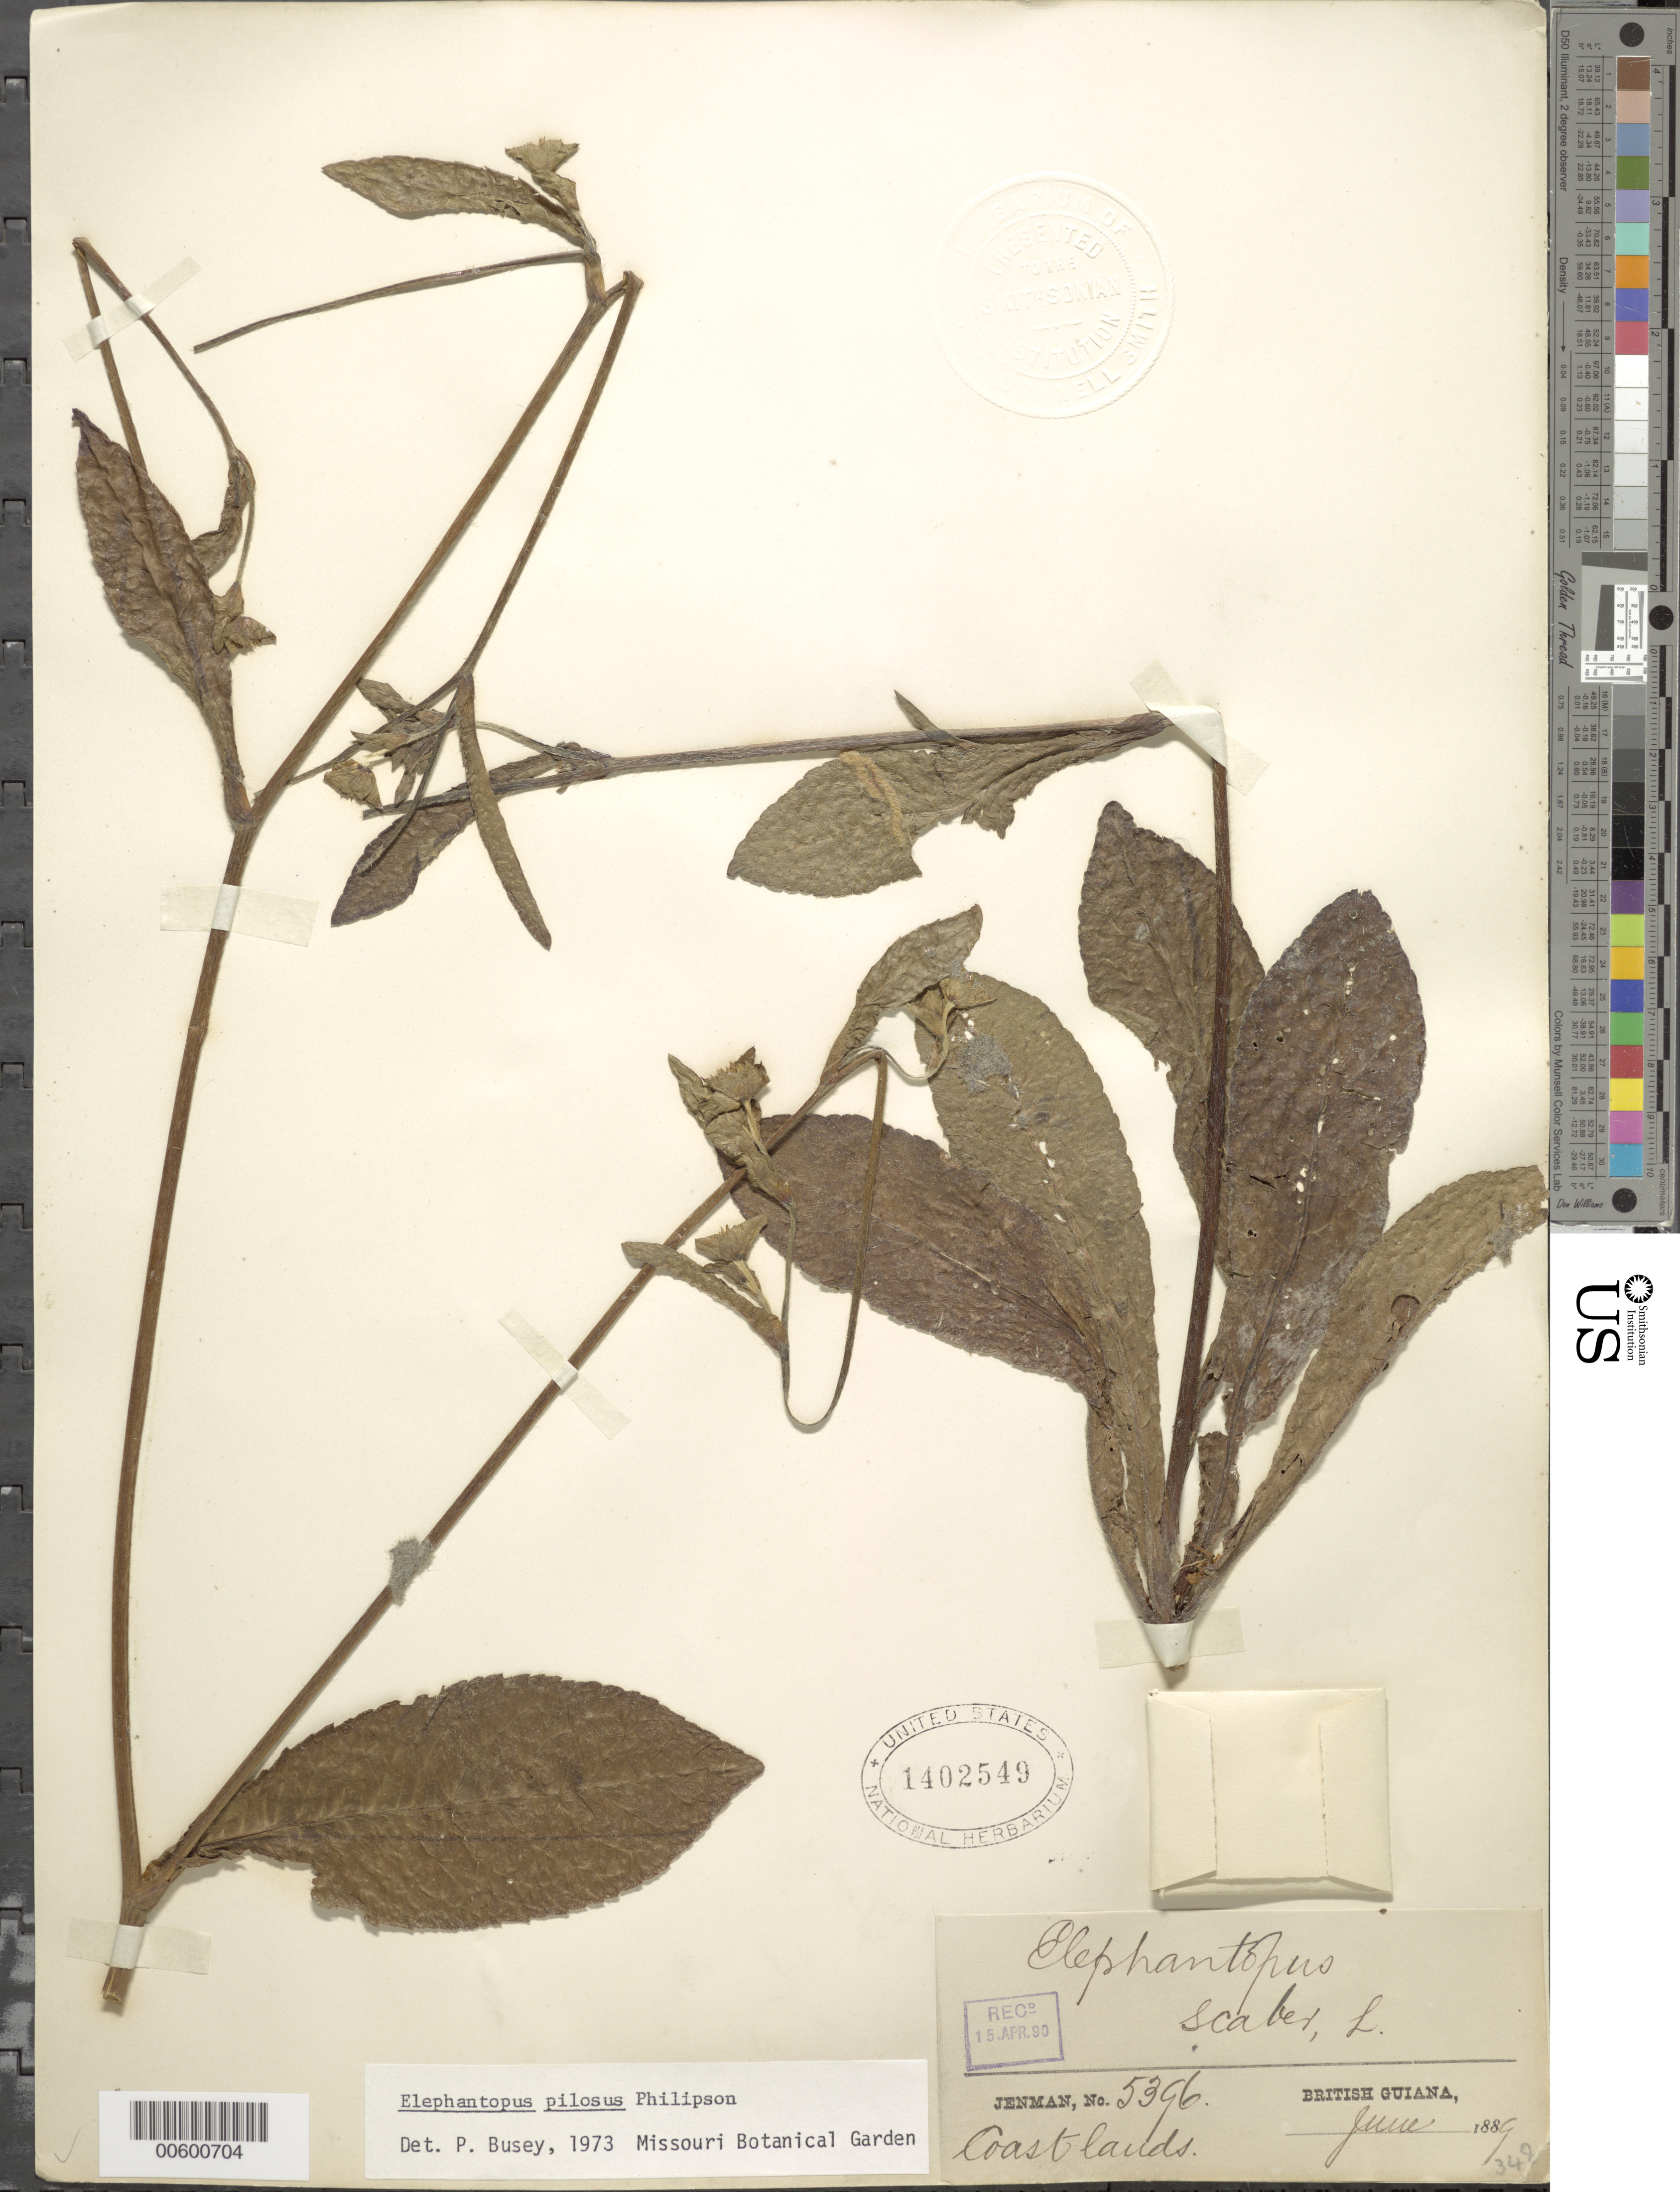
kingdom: Plantae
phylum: Tracheophyta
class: Magnoliopsida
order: Asterales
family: Asteraceae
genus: Elephantopus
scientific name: Elephantopus mollis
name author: Kunth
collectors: G. S. Jenman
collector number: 5396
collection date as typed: June 1889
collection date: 1889-06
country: Guyana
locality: Coast lands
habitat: Coast lands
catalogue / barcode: US 1402549